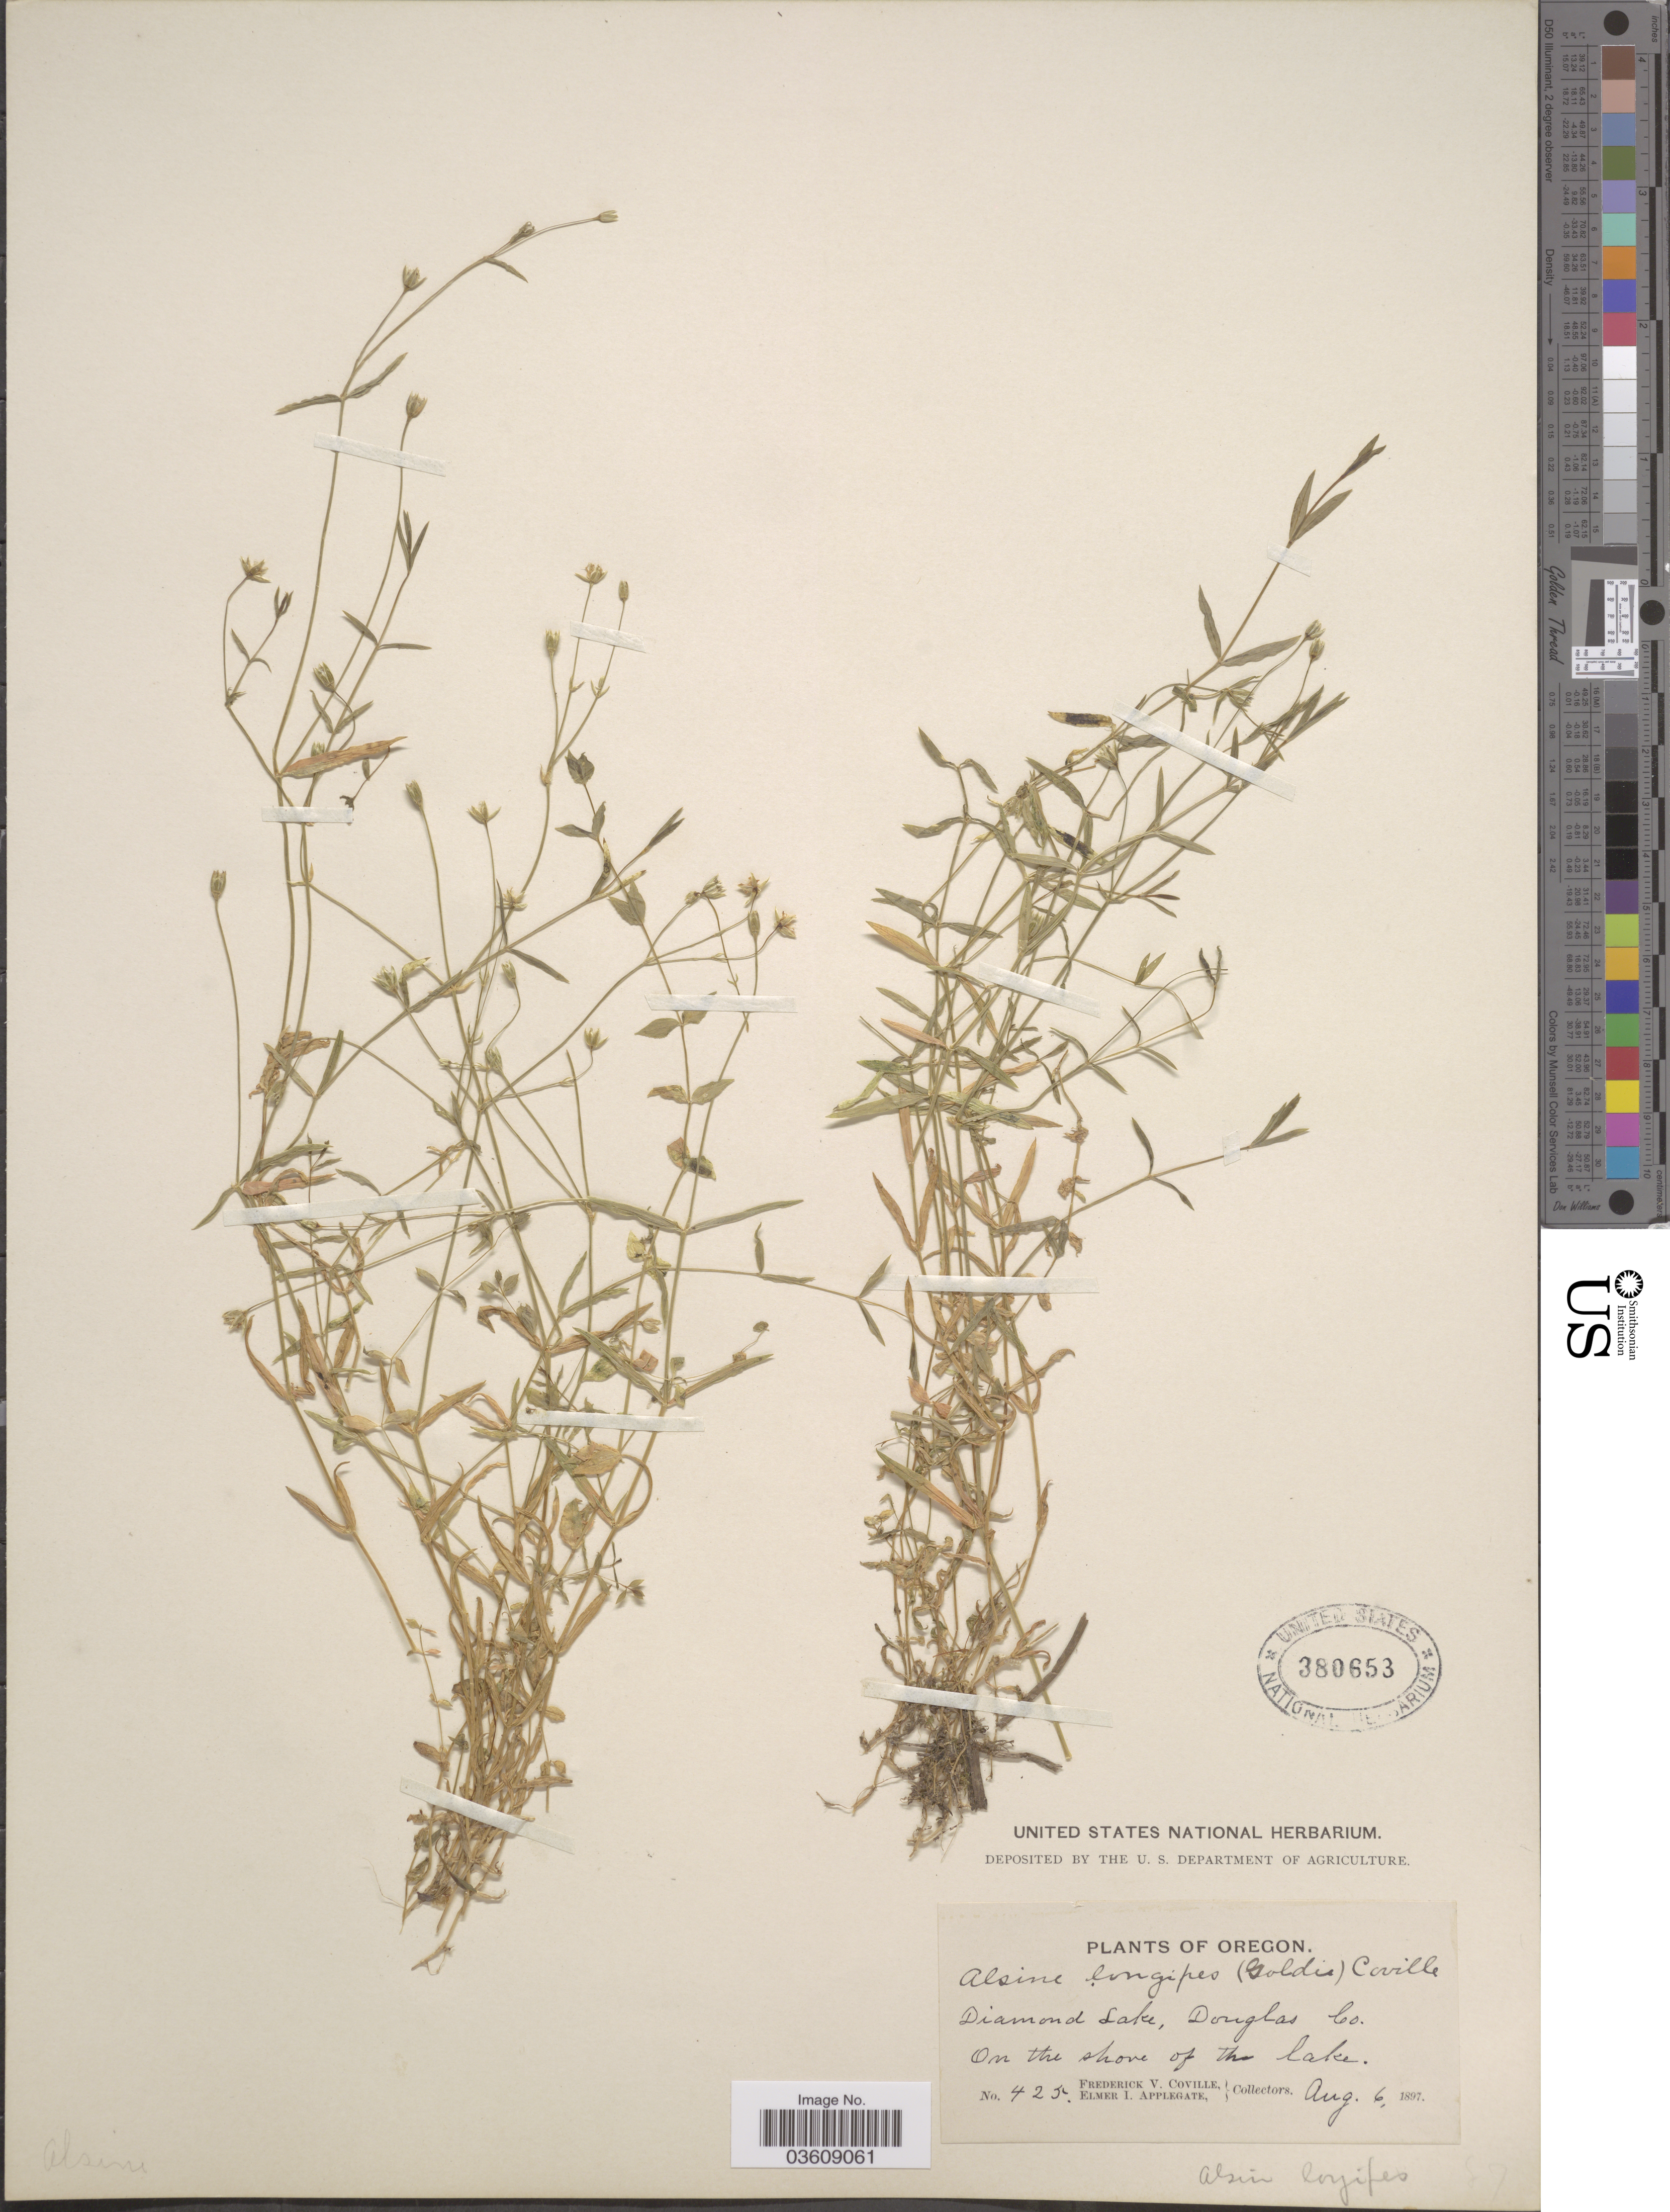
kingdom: Plantae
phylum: Tracheophyta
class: Magnoliopsida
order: Caryophyllales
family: Caryophyllaceae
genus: Stellaria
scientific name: Stellaria longipes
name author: Goldie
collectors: F. V. Coville & E. I. Applegate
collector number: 425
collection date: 1897-08-06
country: United States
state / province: Oregon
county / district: Douglas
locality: Diamond Lake, Douglas Co. On the shore of the lake.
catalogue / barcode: US 380653